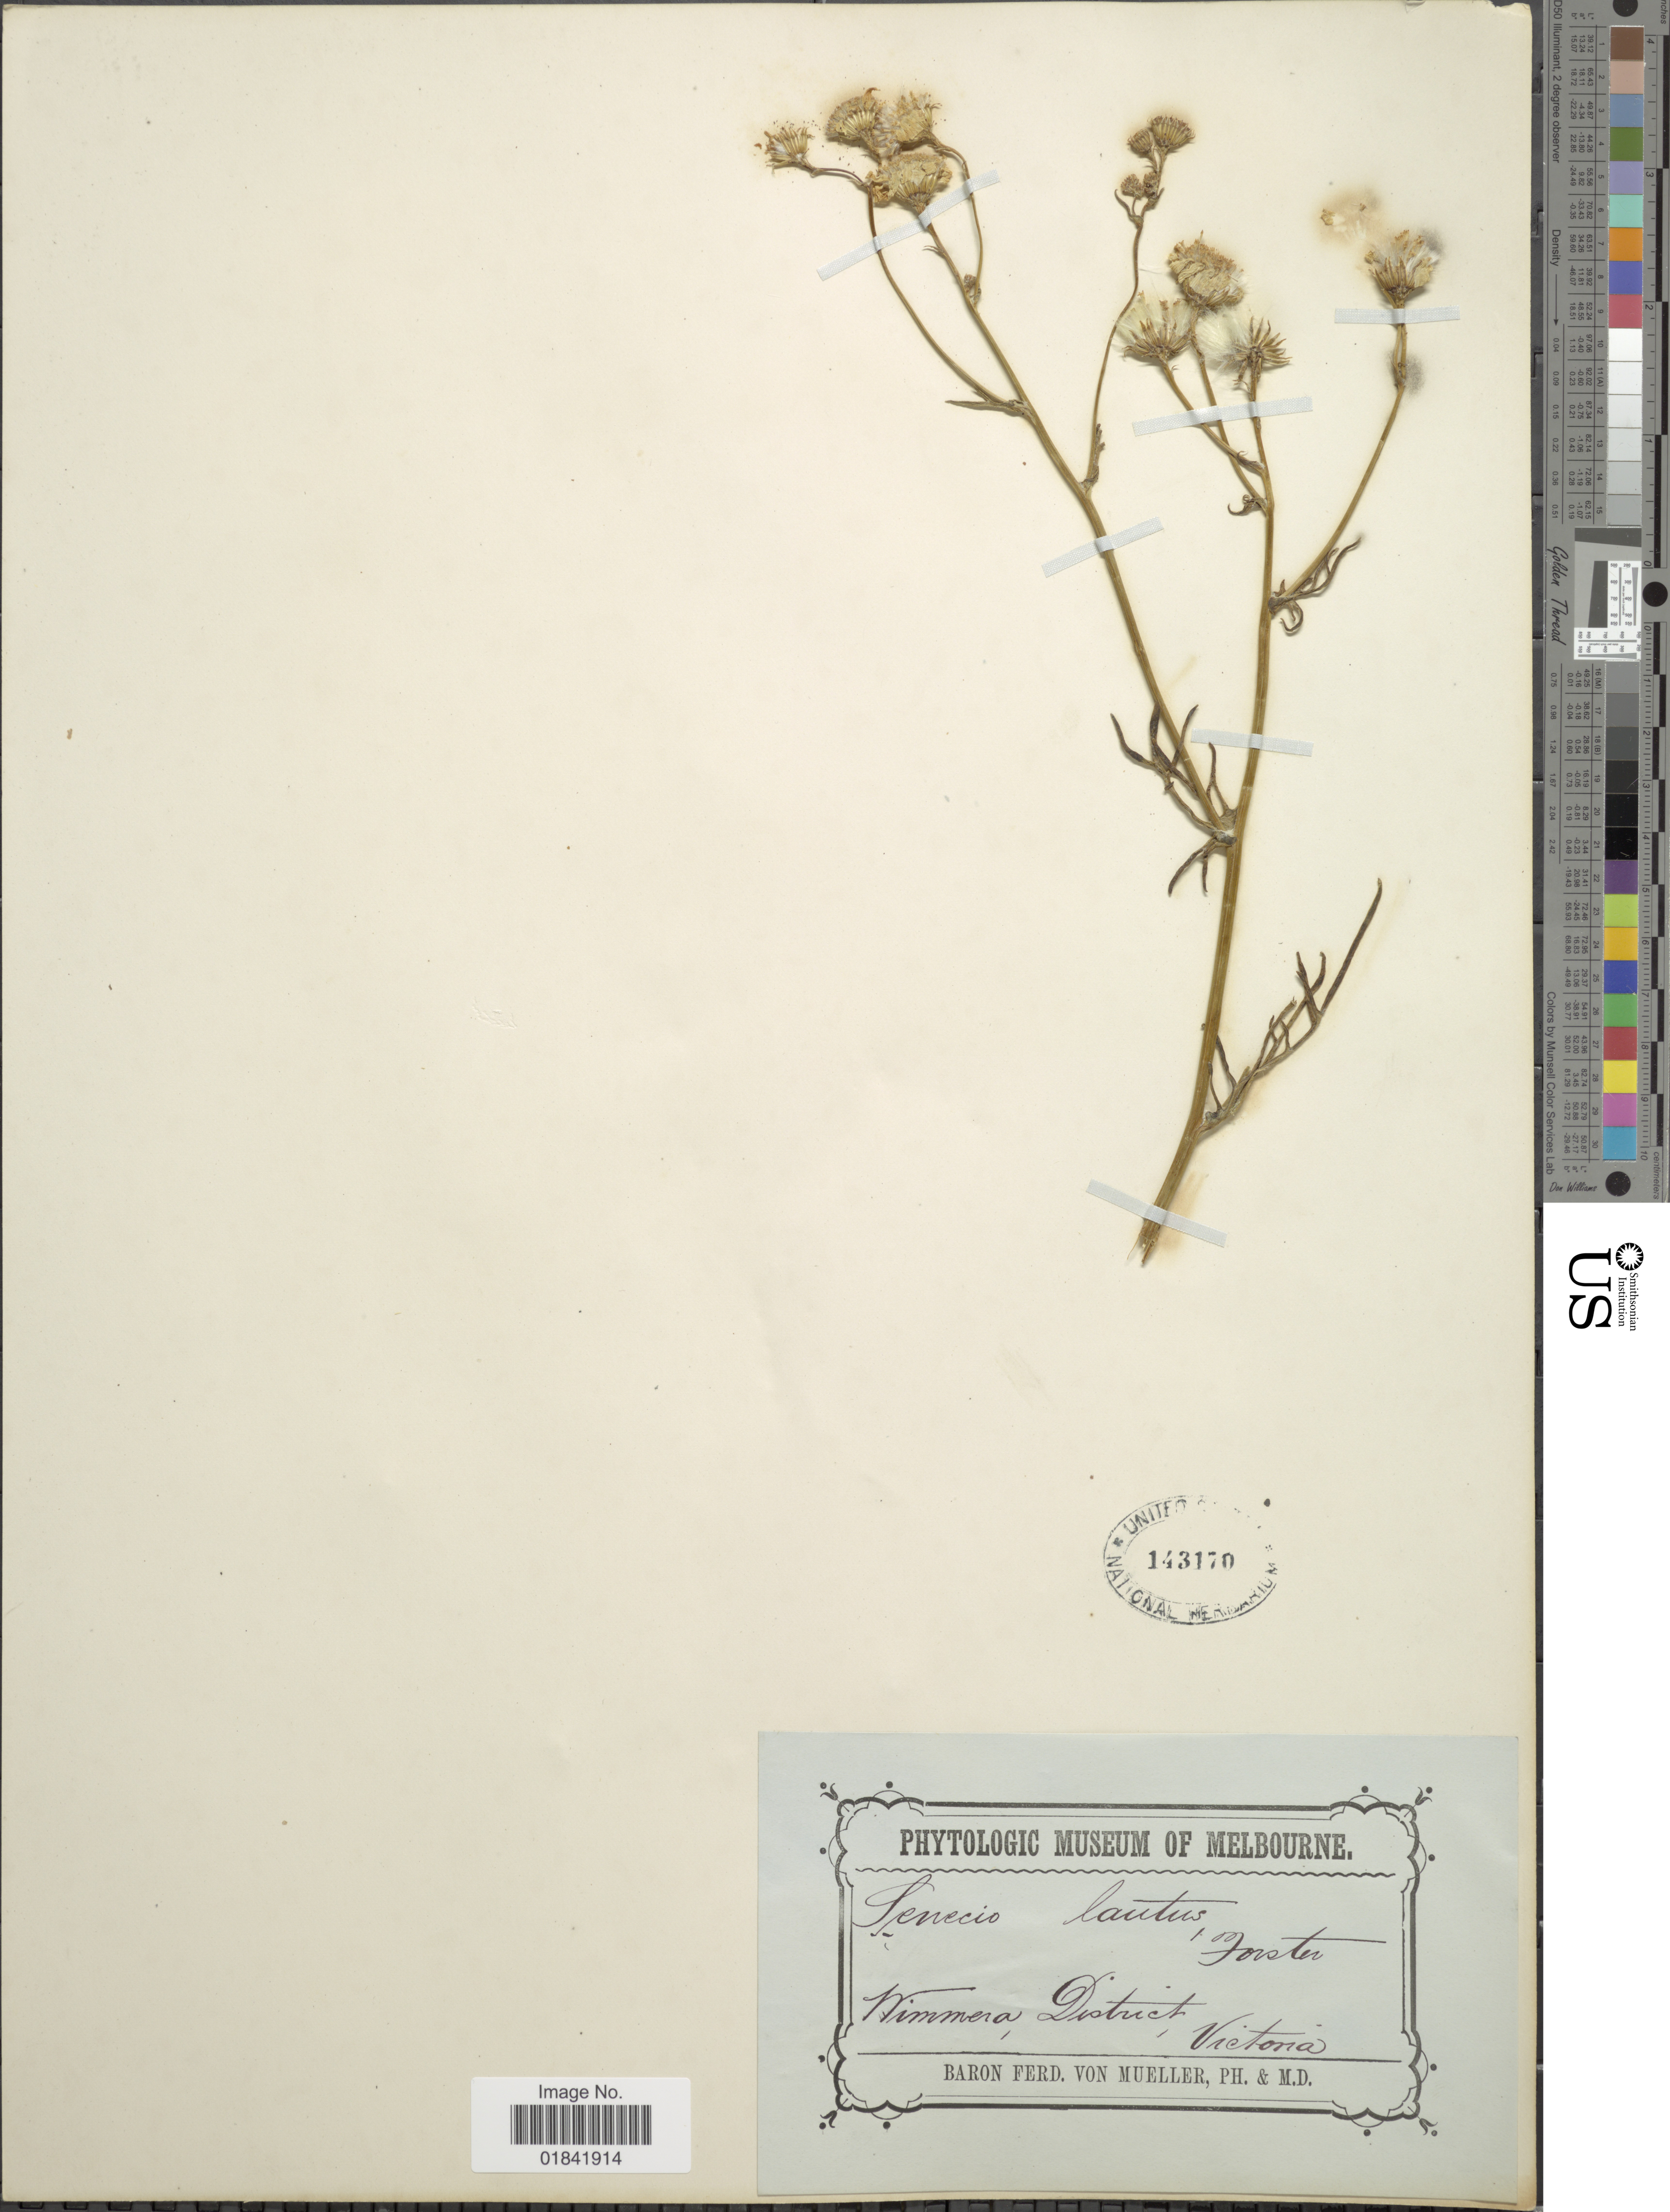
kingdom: Plantae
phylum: Tracheophyta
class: Magnoliopsida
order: Asterales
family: Asteraceae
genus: Senecio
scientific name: Senecio lautus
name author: Sol. ex G. Forst.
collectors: B. von Mueller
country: Australia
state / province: Victoria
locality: Wimmera District, Victoria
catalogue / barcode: US 143170